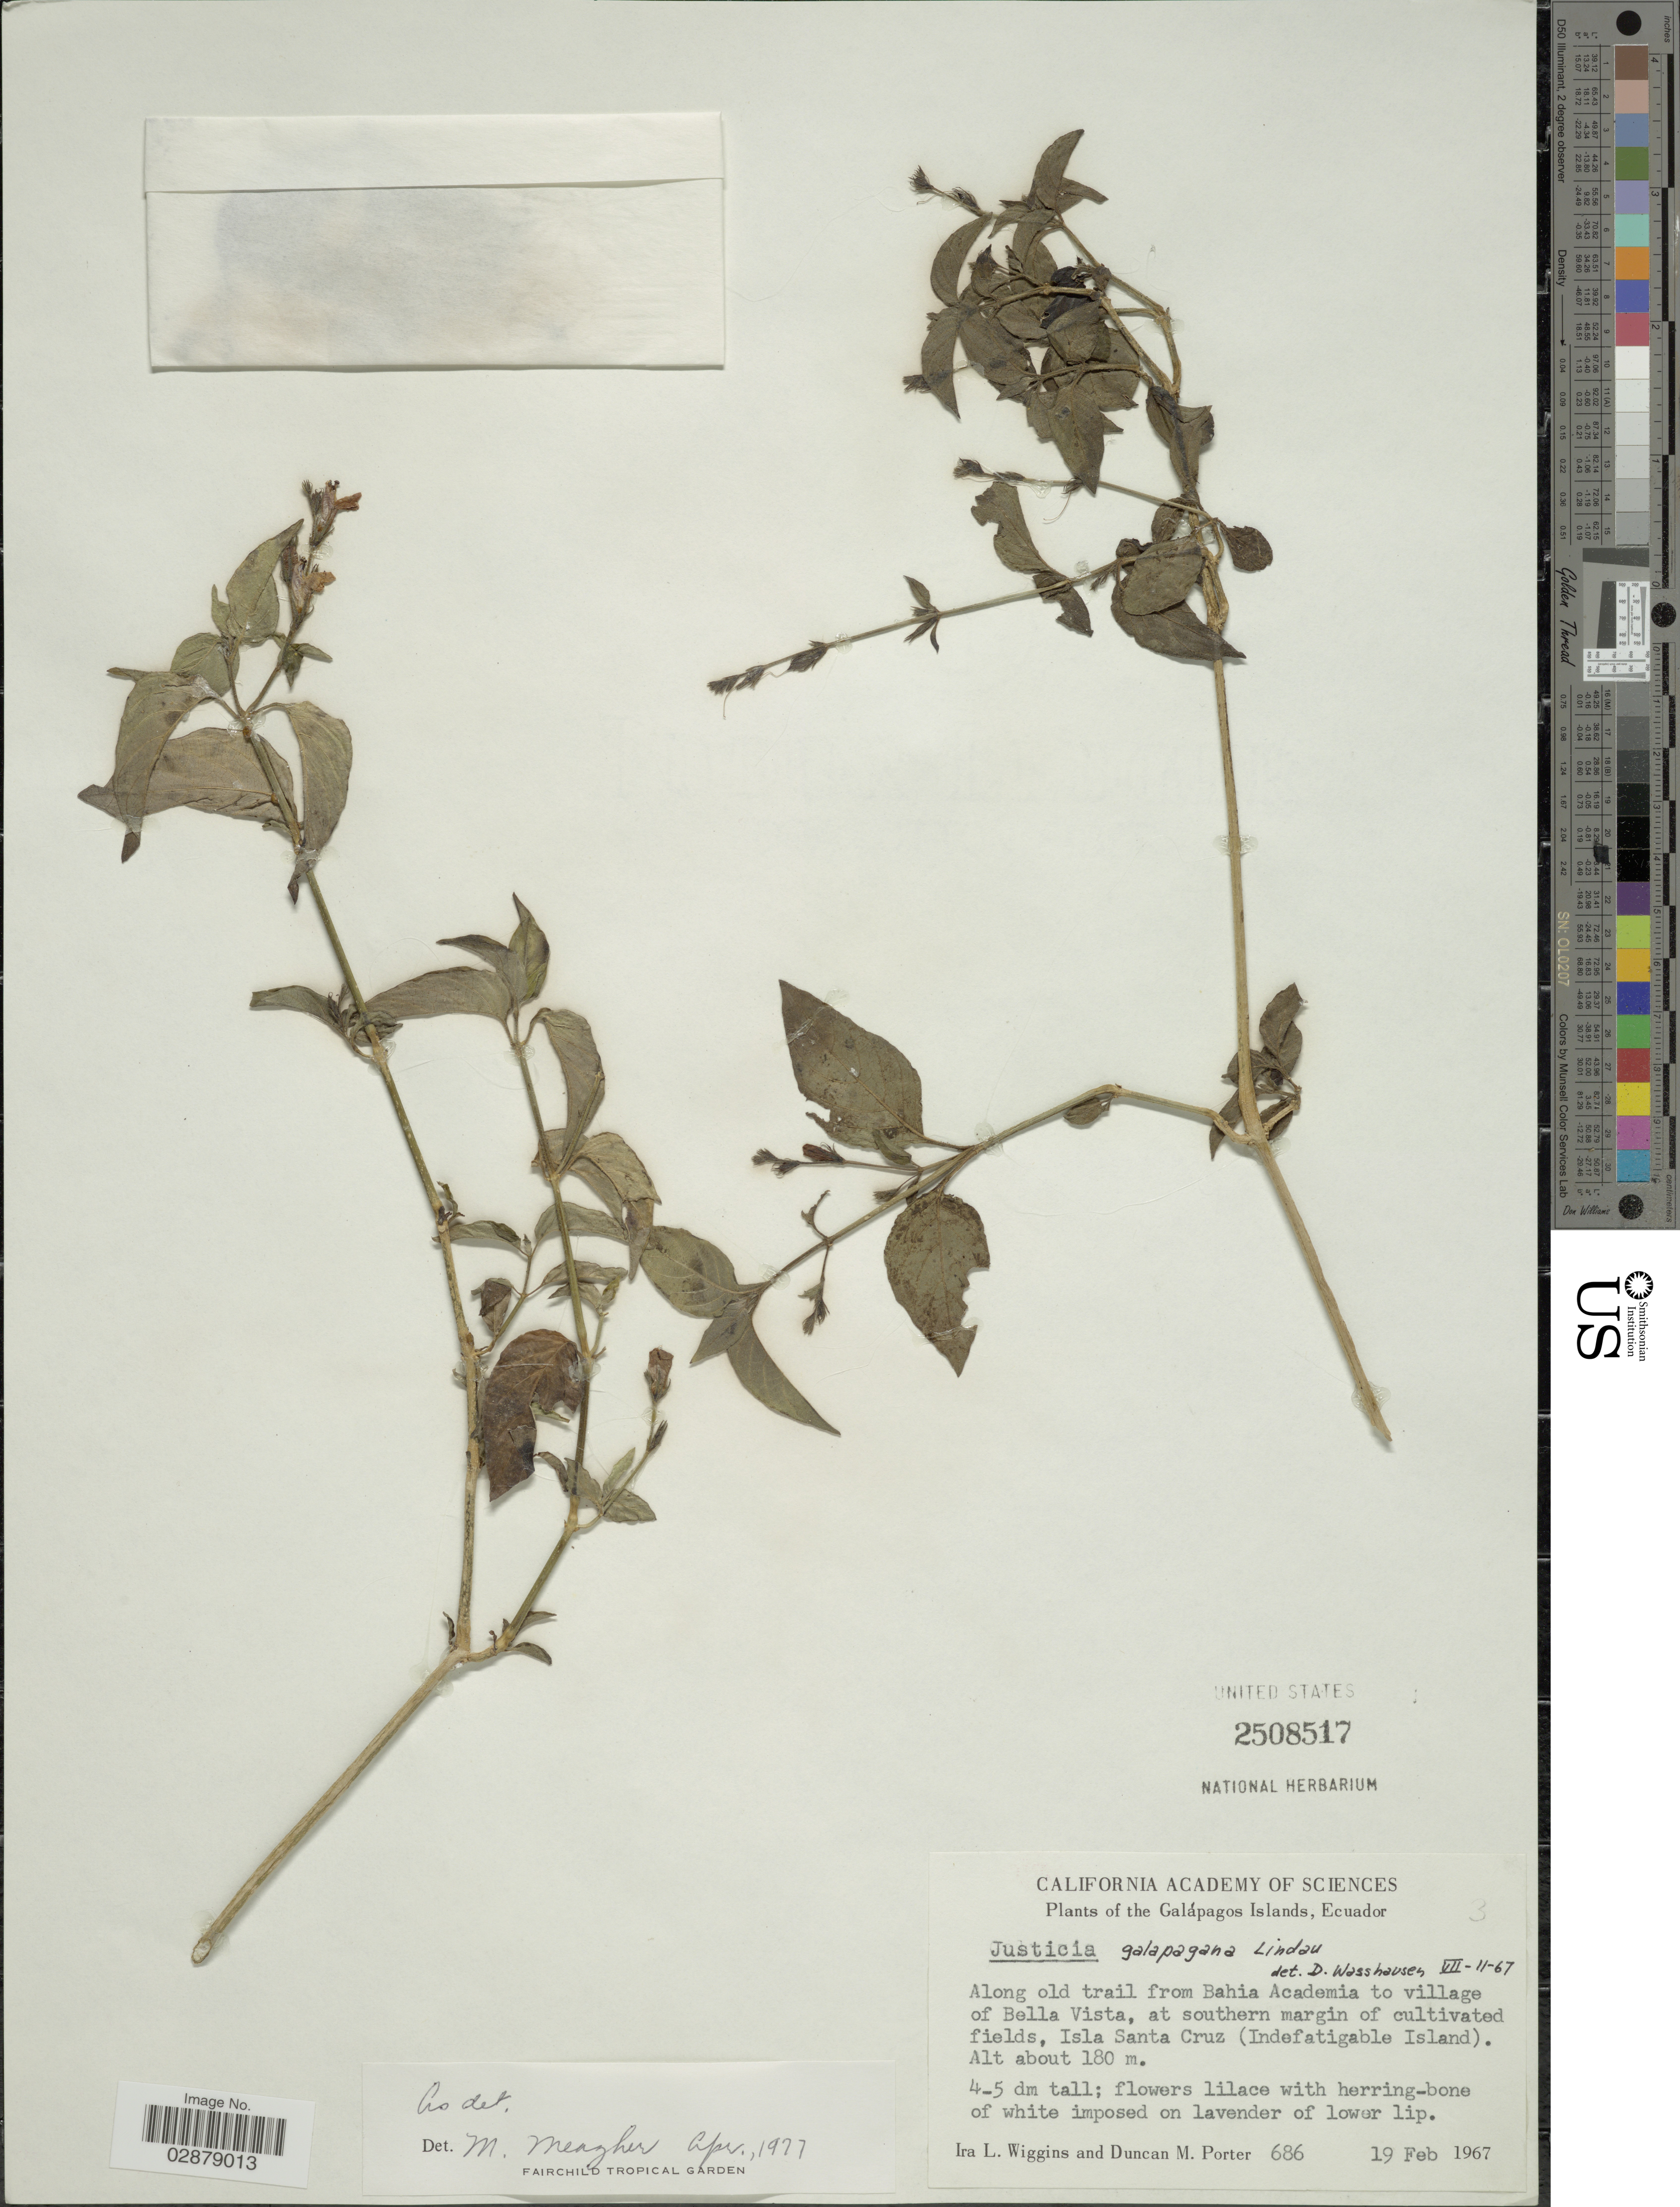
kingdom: Plantae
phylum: Tracheophyta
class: Magnoliopsida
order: Lamiales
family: Acanthaceae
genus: Justicia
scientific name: Justicia galapagana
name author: Lindau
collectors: I. L. Wiggins & D. Porter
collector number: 686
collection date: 1967-02-19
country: Ecuador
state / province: Colón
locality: The galápagos Islands. Along old trail from Bahia Academia to village of Bella Vista, at southern margin of cultivated fields, Isla Santa Cruz (Indefatigable Island).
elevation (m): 180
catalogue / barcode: US 2508517